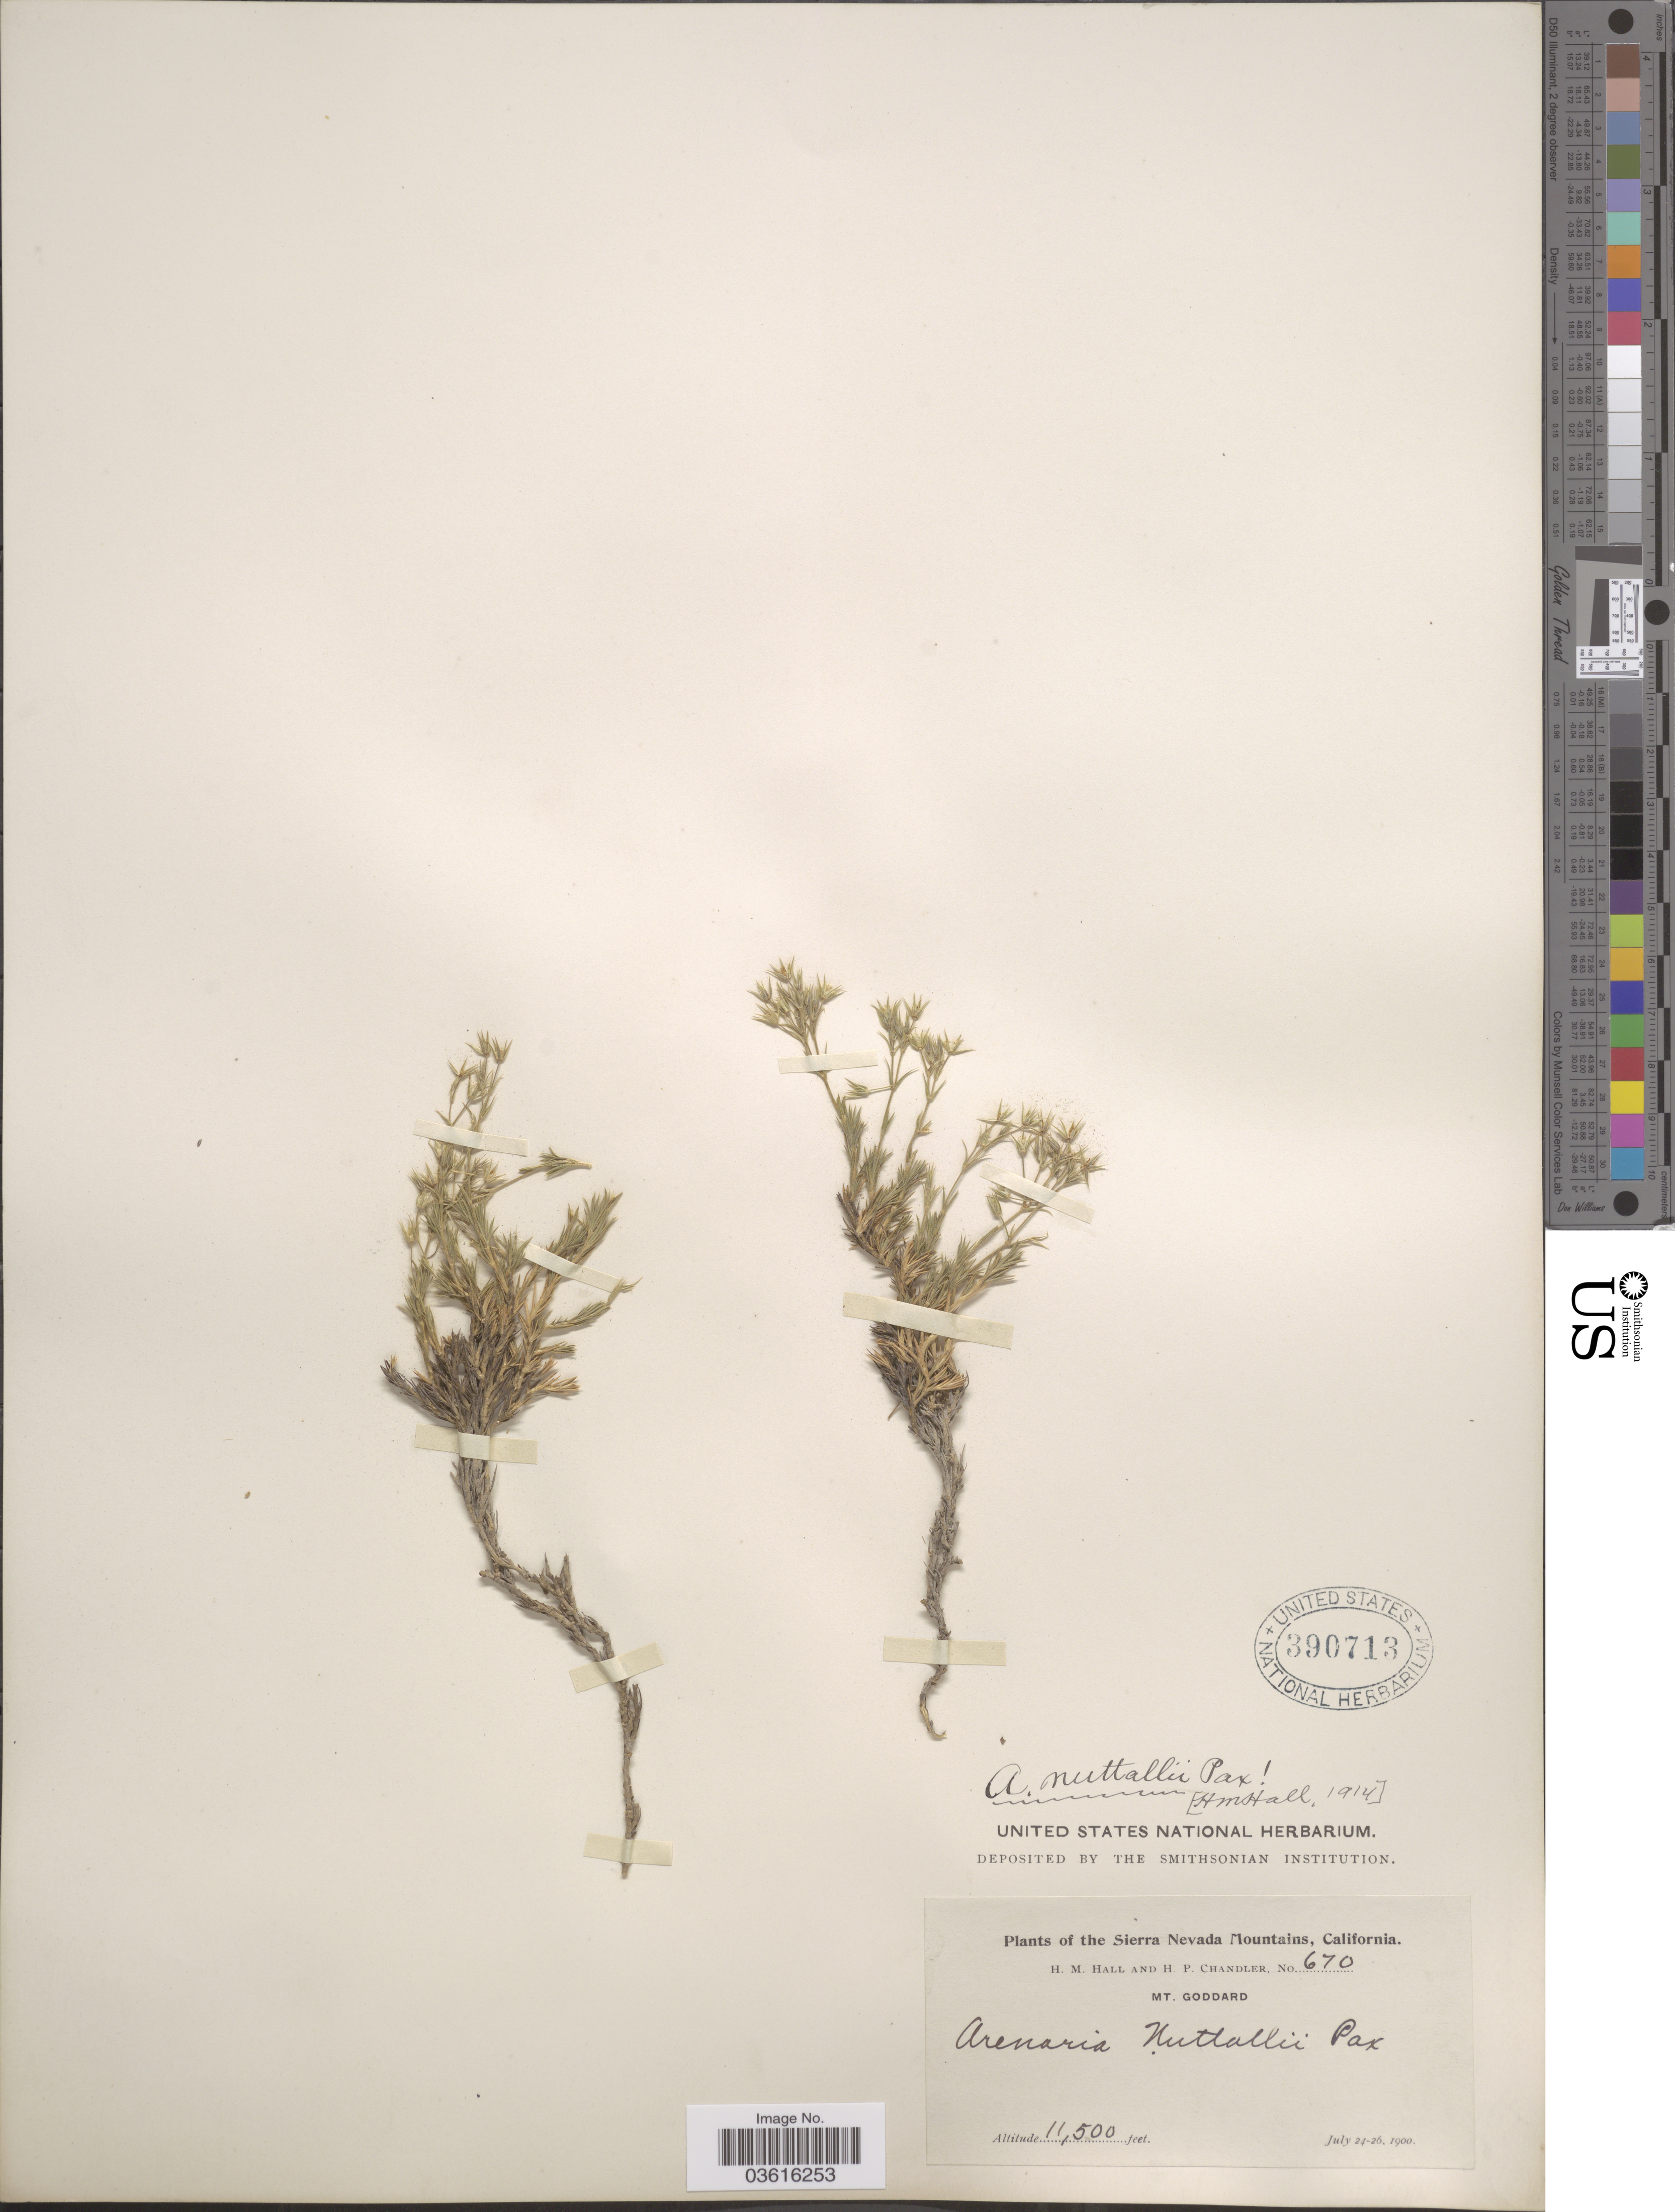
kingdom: Plantae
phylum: Tracheophyta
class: Magnoliopsida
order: Caryophyllales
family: Caryophyllaceae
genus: Minuartia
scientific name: Minuartia nuttallii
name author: (Pax) Briq.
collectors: H. M. Hall & H. Chandler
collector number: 670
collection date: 1900-07-24/1900-07-26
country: United States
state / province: California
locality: The Sierra Nevada Mountains. Mt. Goddard.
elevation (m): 3505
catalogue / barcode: US 390713